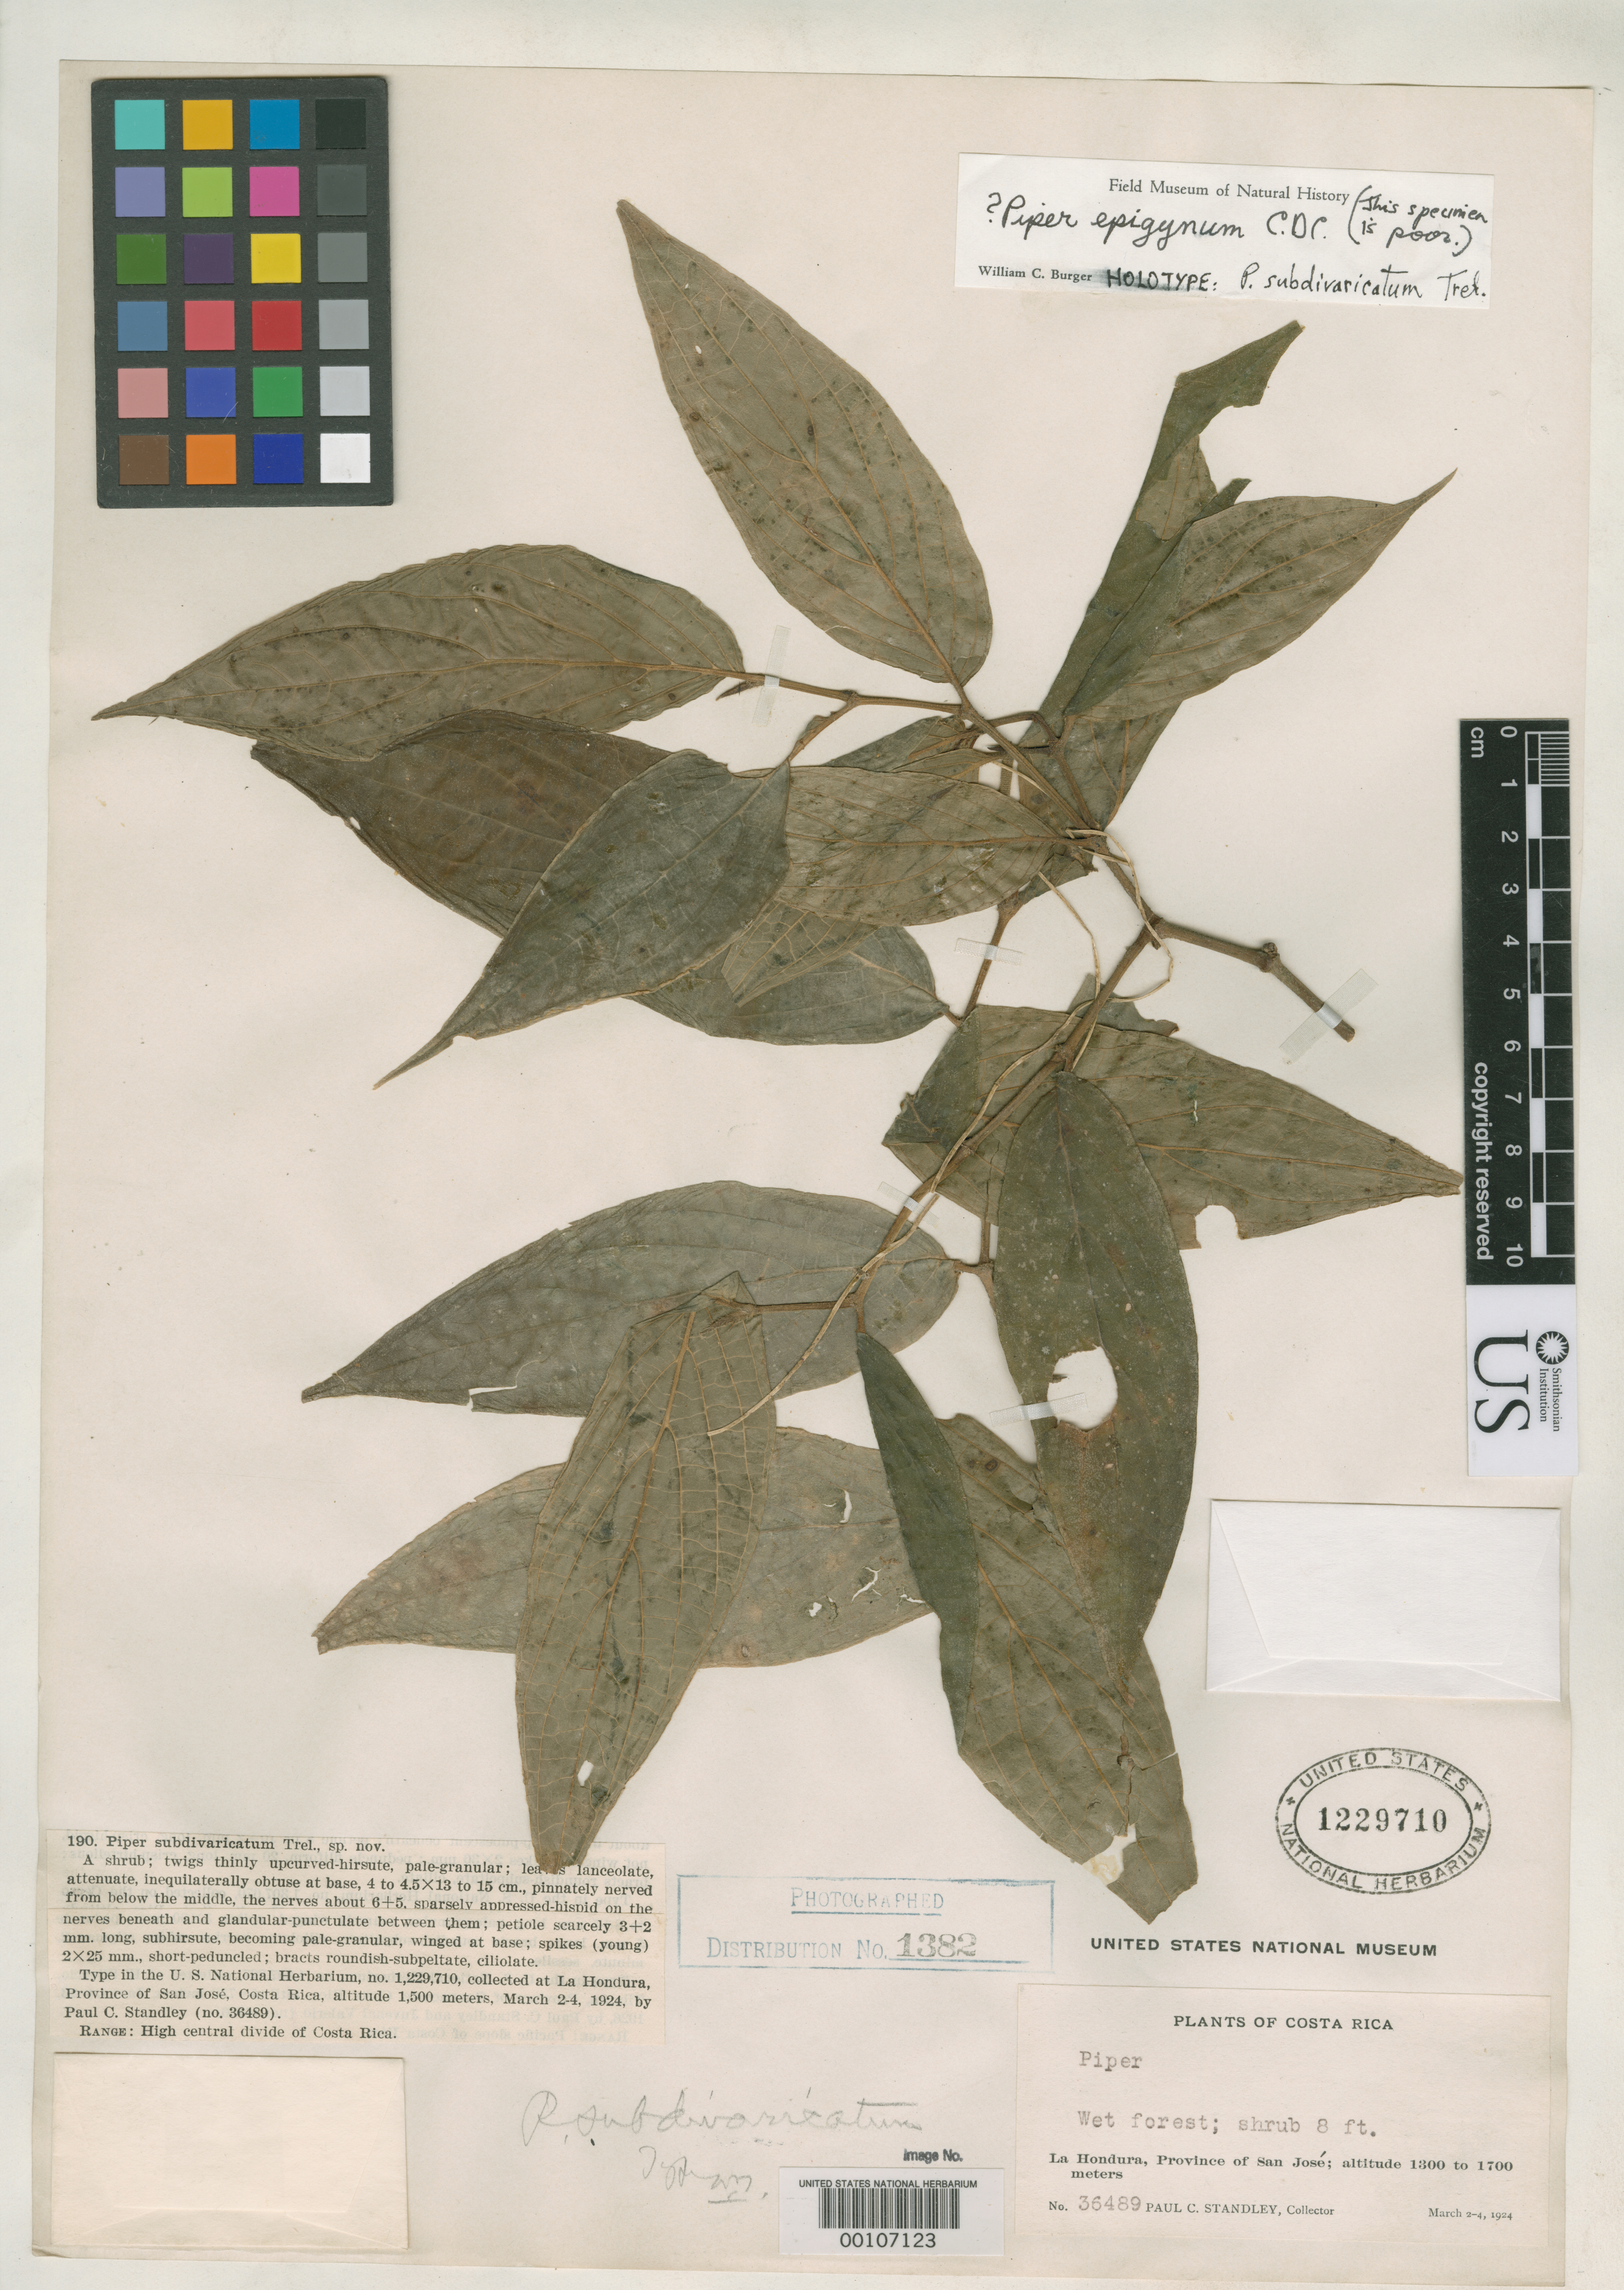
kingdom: Plantae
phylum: Tracheophyta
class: Magnoliopsida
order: Piperales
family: Piperaceae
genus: Piper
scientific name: Piper subdivaricatum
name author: Trel.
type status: Holotype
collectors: P. C. Standley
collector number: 36489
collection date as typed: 02 Mar 1924 to 04 Mar 1924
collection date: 1924-03-02/1924-03-04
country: Costa Rica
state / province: San José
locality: La Hondura.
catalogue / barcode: US 1229710